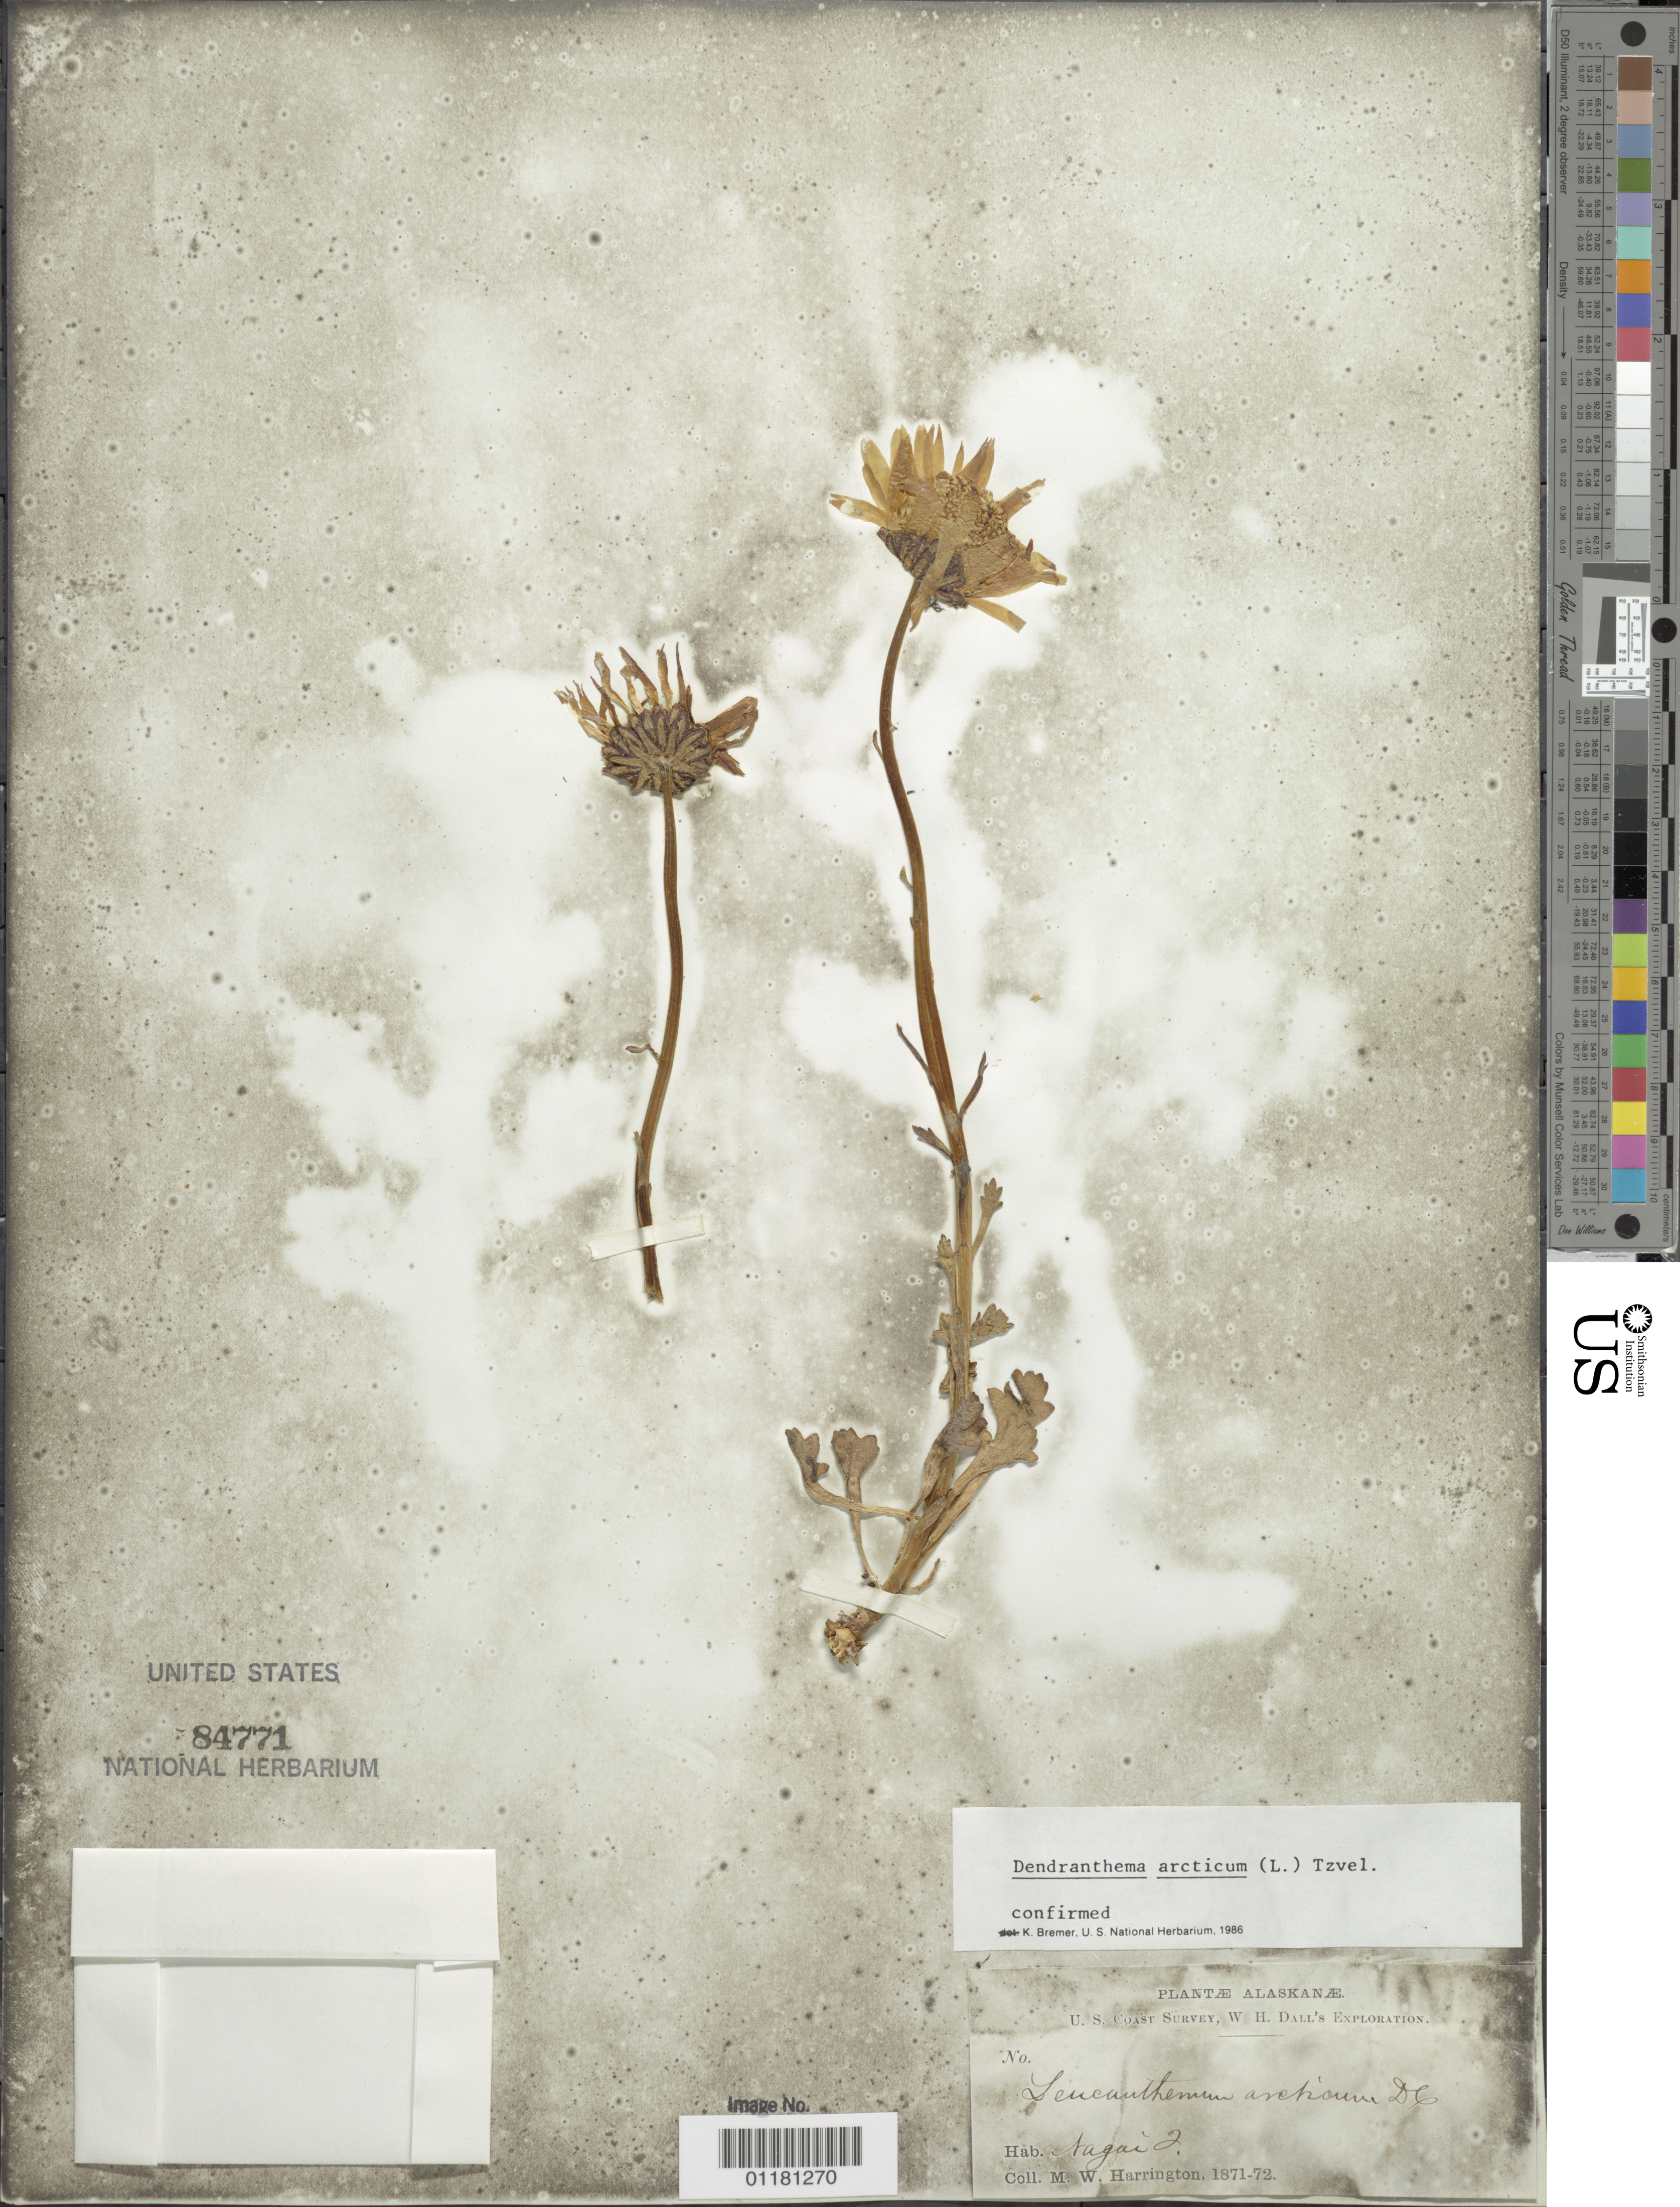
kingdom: Plantae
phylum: Tracheophyta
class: Magnoliopsida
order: Asterales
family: Asteraceae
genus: Dendranthema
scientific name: Dendranthema arcticum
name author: (L.) Tzvelev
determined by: Bremer, K.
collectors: M. W. Harrington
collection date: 1871/1872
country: United States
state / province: Alaska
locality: Nagai Island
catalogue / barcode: US 84771